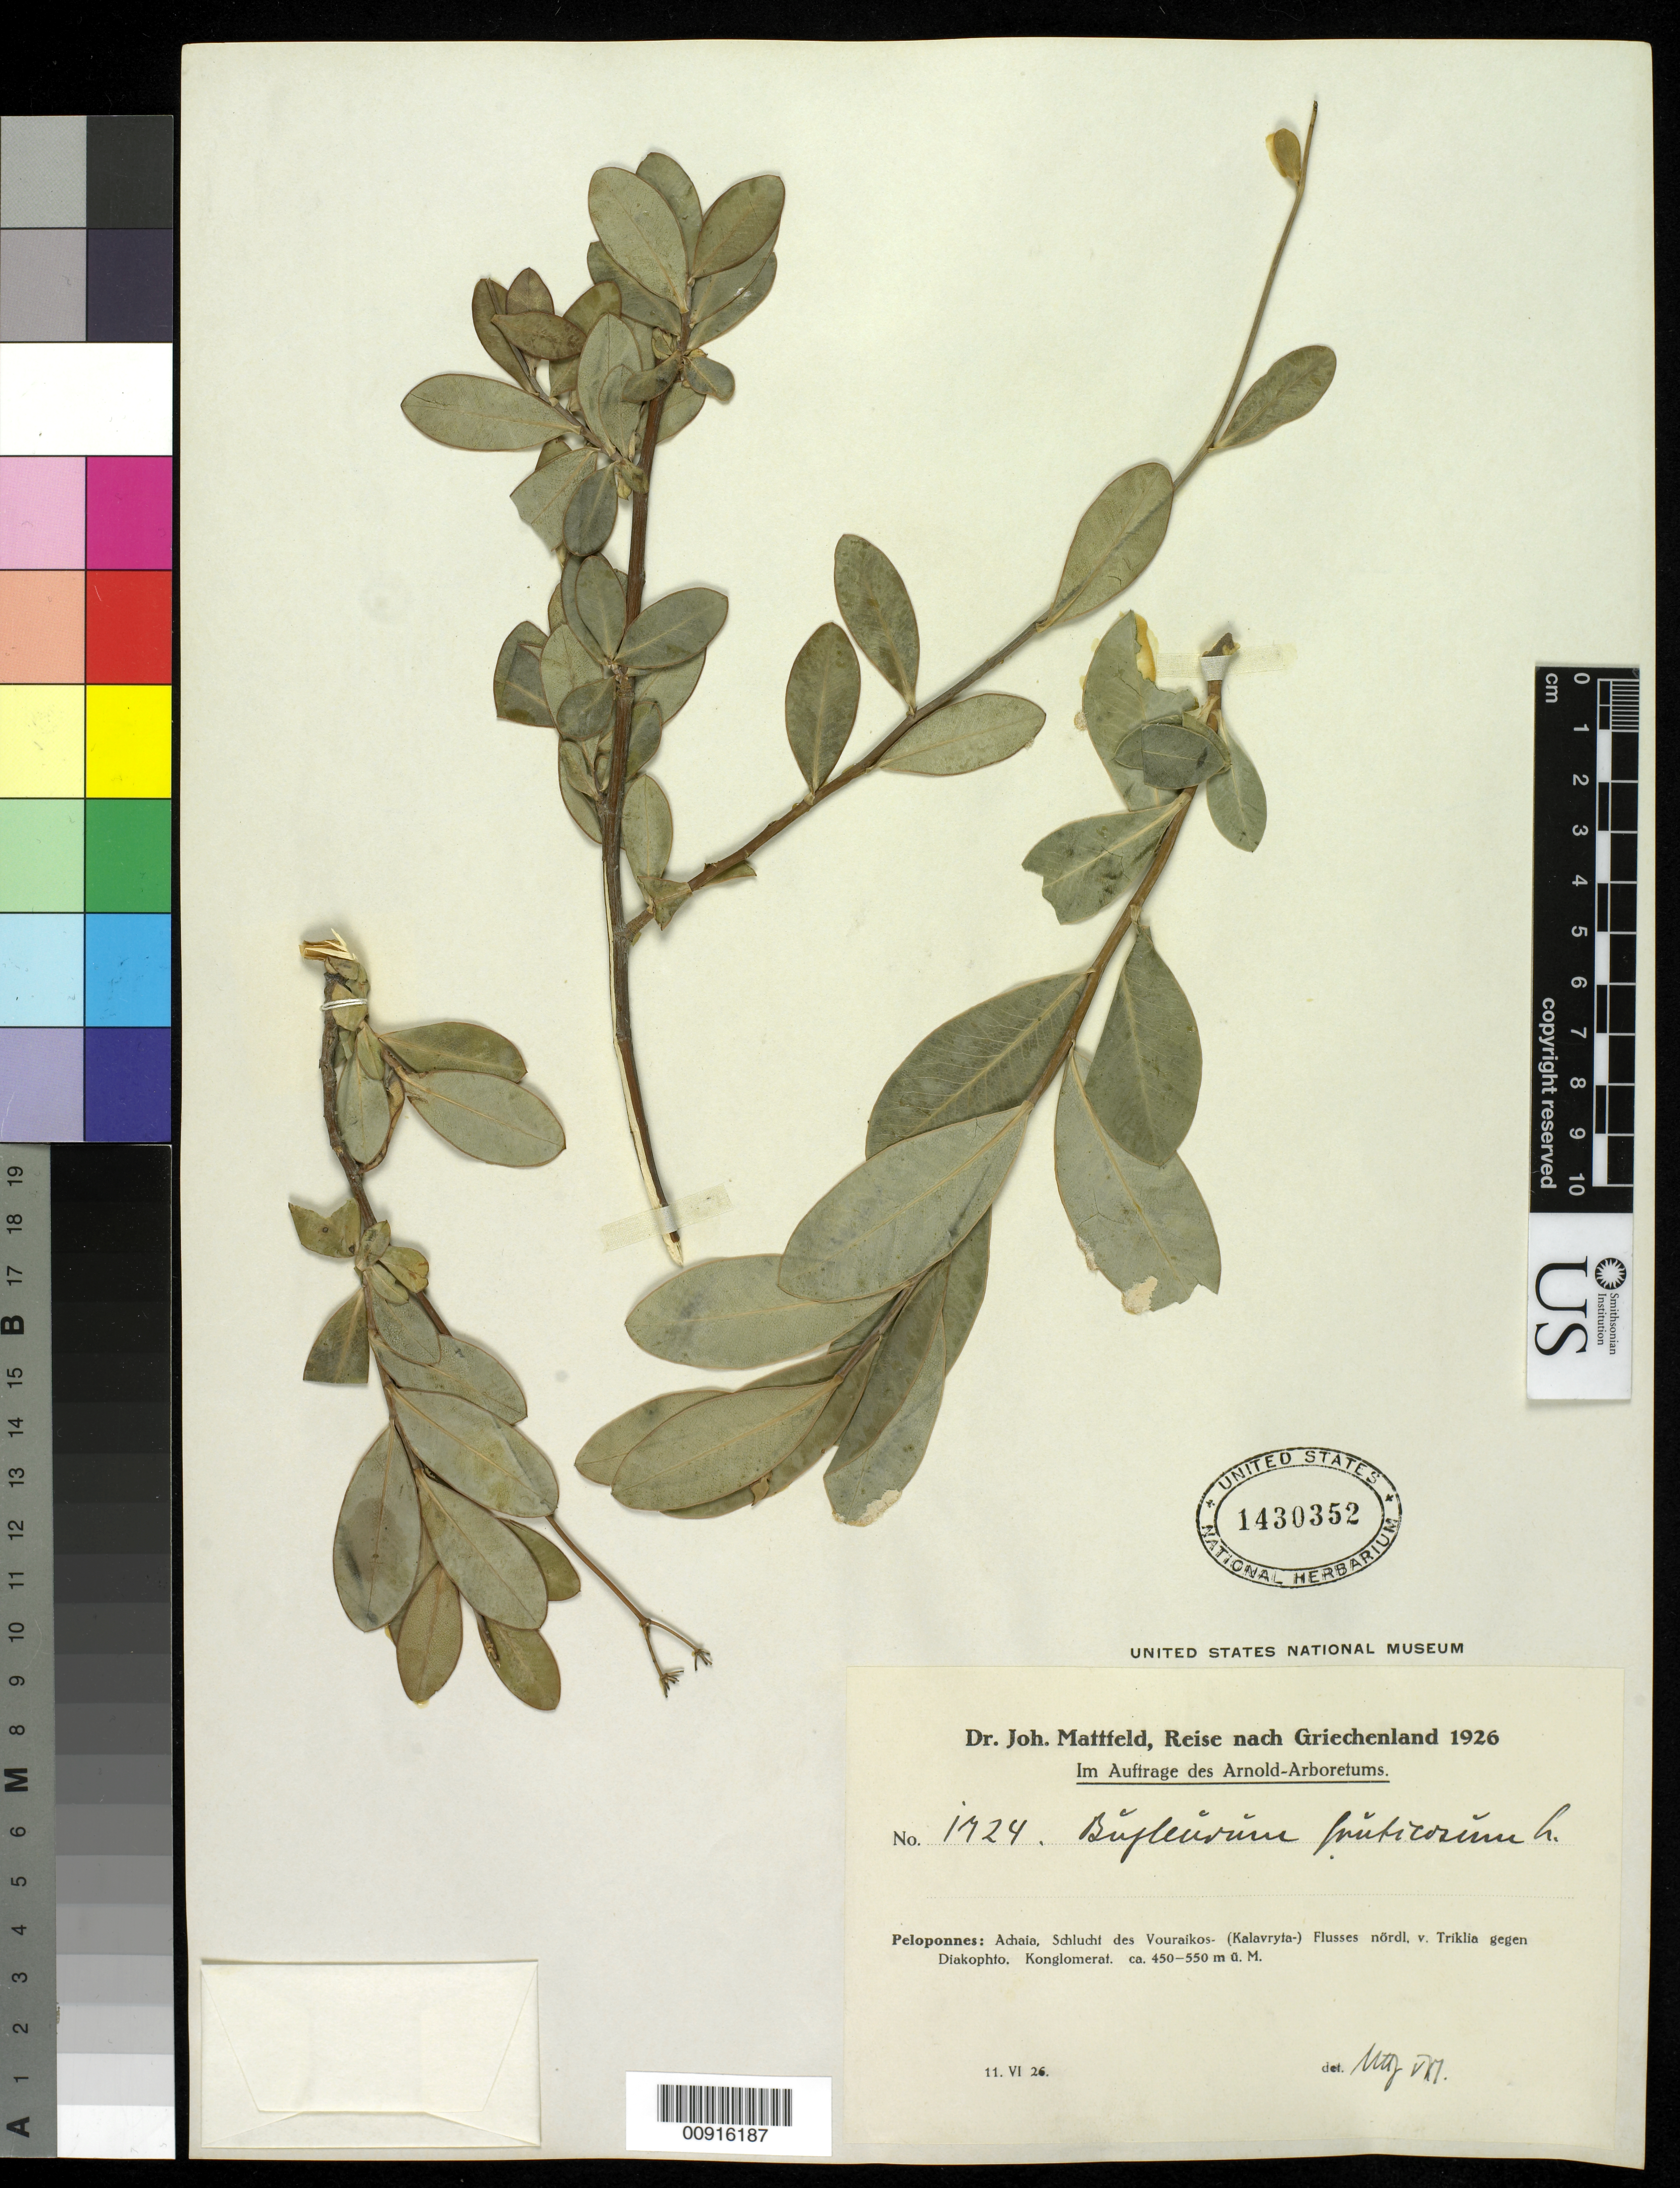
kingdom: Plantae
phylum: Tracheophyta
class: Magnoliopsida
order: Apiales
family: Apiaceae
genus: Bupleurum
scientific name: Bupleurum fruticosum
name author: L.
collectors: J. Mattfeld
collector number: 1724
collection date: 1926-06-11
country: Greece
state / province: Peloponnese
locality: Peloponnes: Achaia des Vouraikos (Kalavryta-) Flusses nordl v Triklia gegen Diakophto Komglomerat.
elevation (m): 450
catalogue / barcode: US 1430352